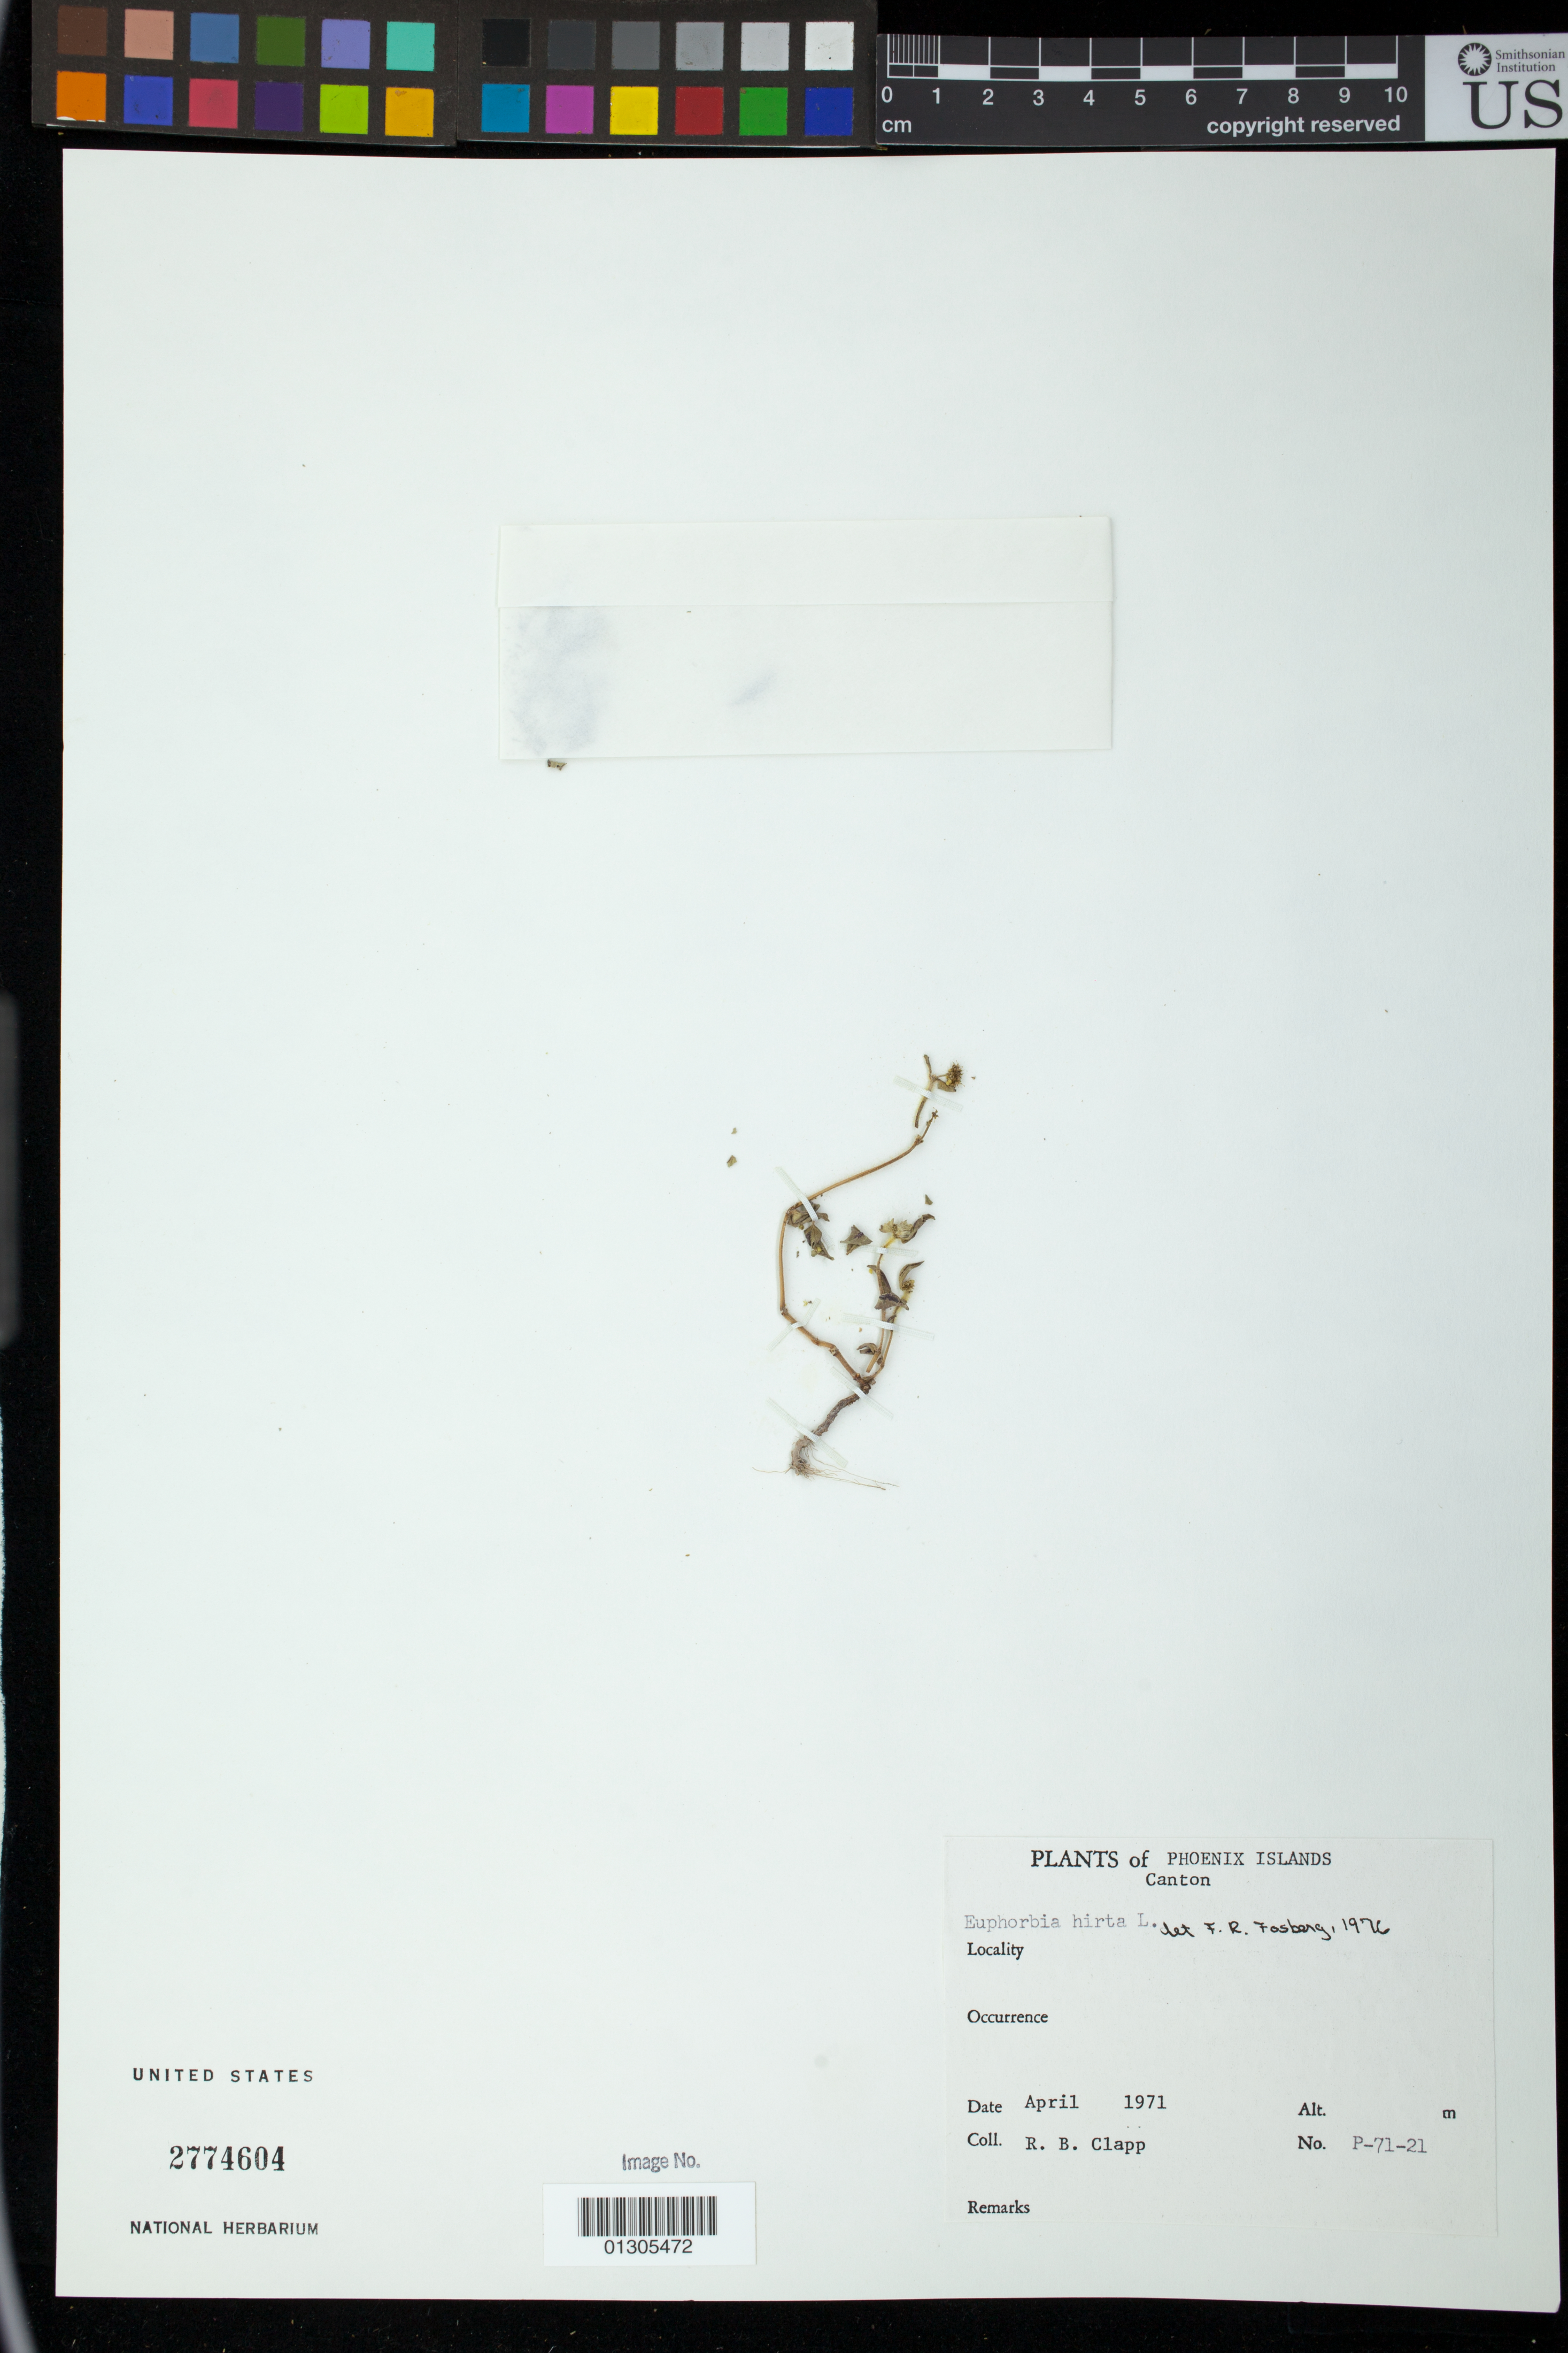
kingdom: Plantae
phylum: Tracheophyta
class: Magnoliopsida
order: Malpighiales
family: Euphorbiaceae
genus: Euphorbia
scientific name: Euphorbia hirta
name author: L.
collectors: R. B. Clapp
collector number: P-71-21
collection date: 1971-04-01/1971-04-30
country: Kiribati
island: Kanton [Canton] Atoll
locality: Canton (Kanton)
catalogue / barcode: US 2774604